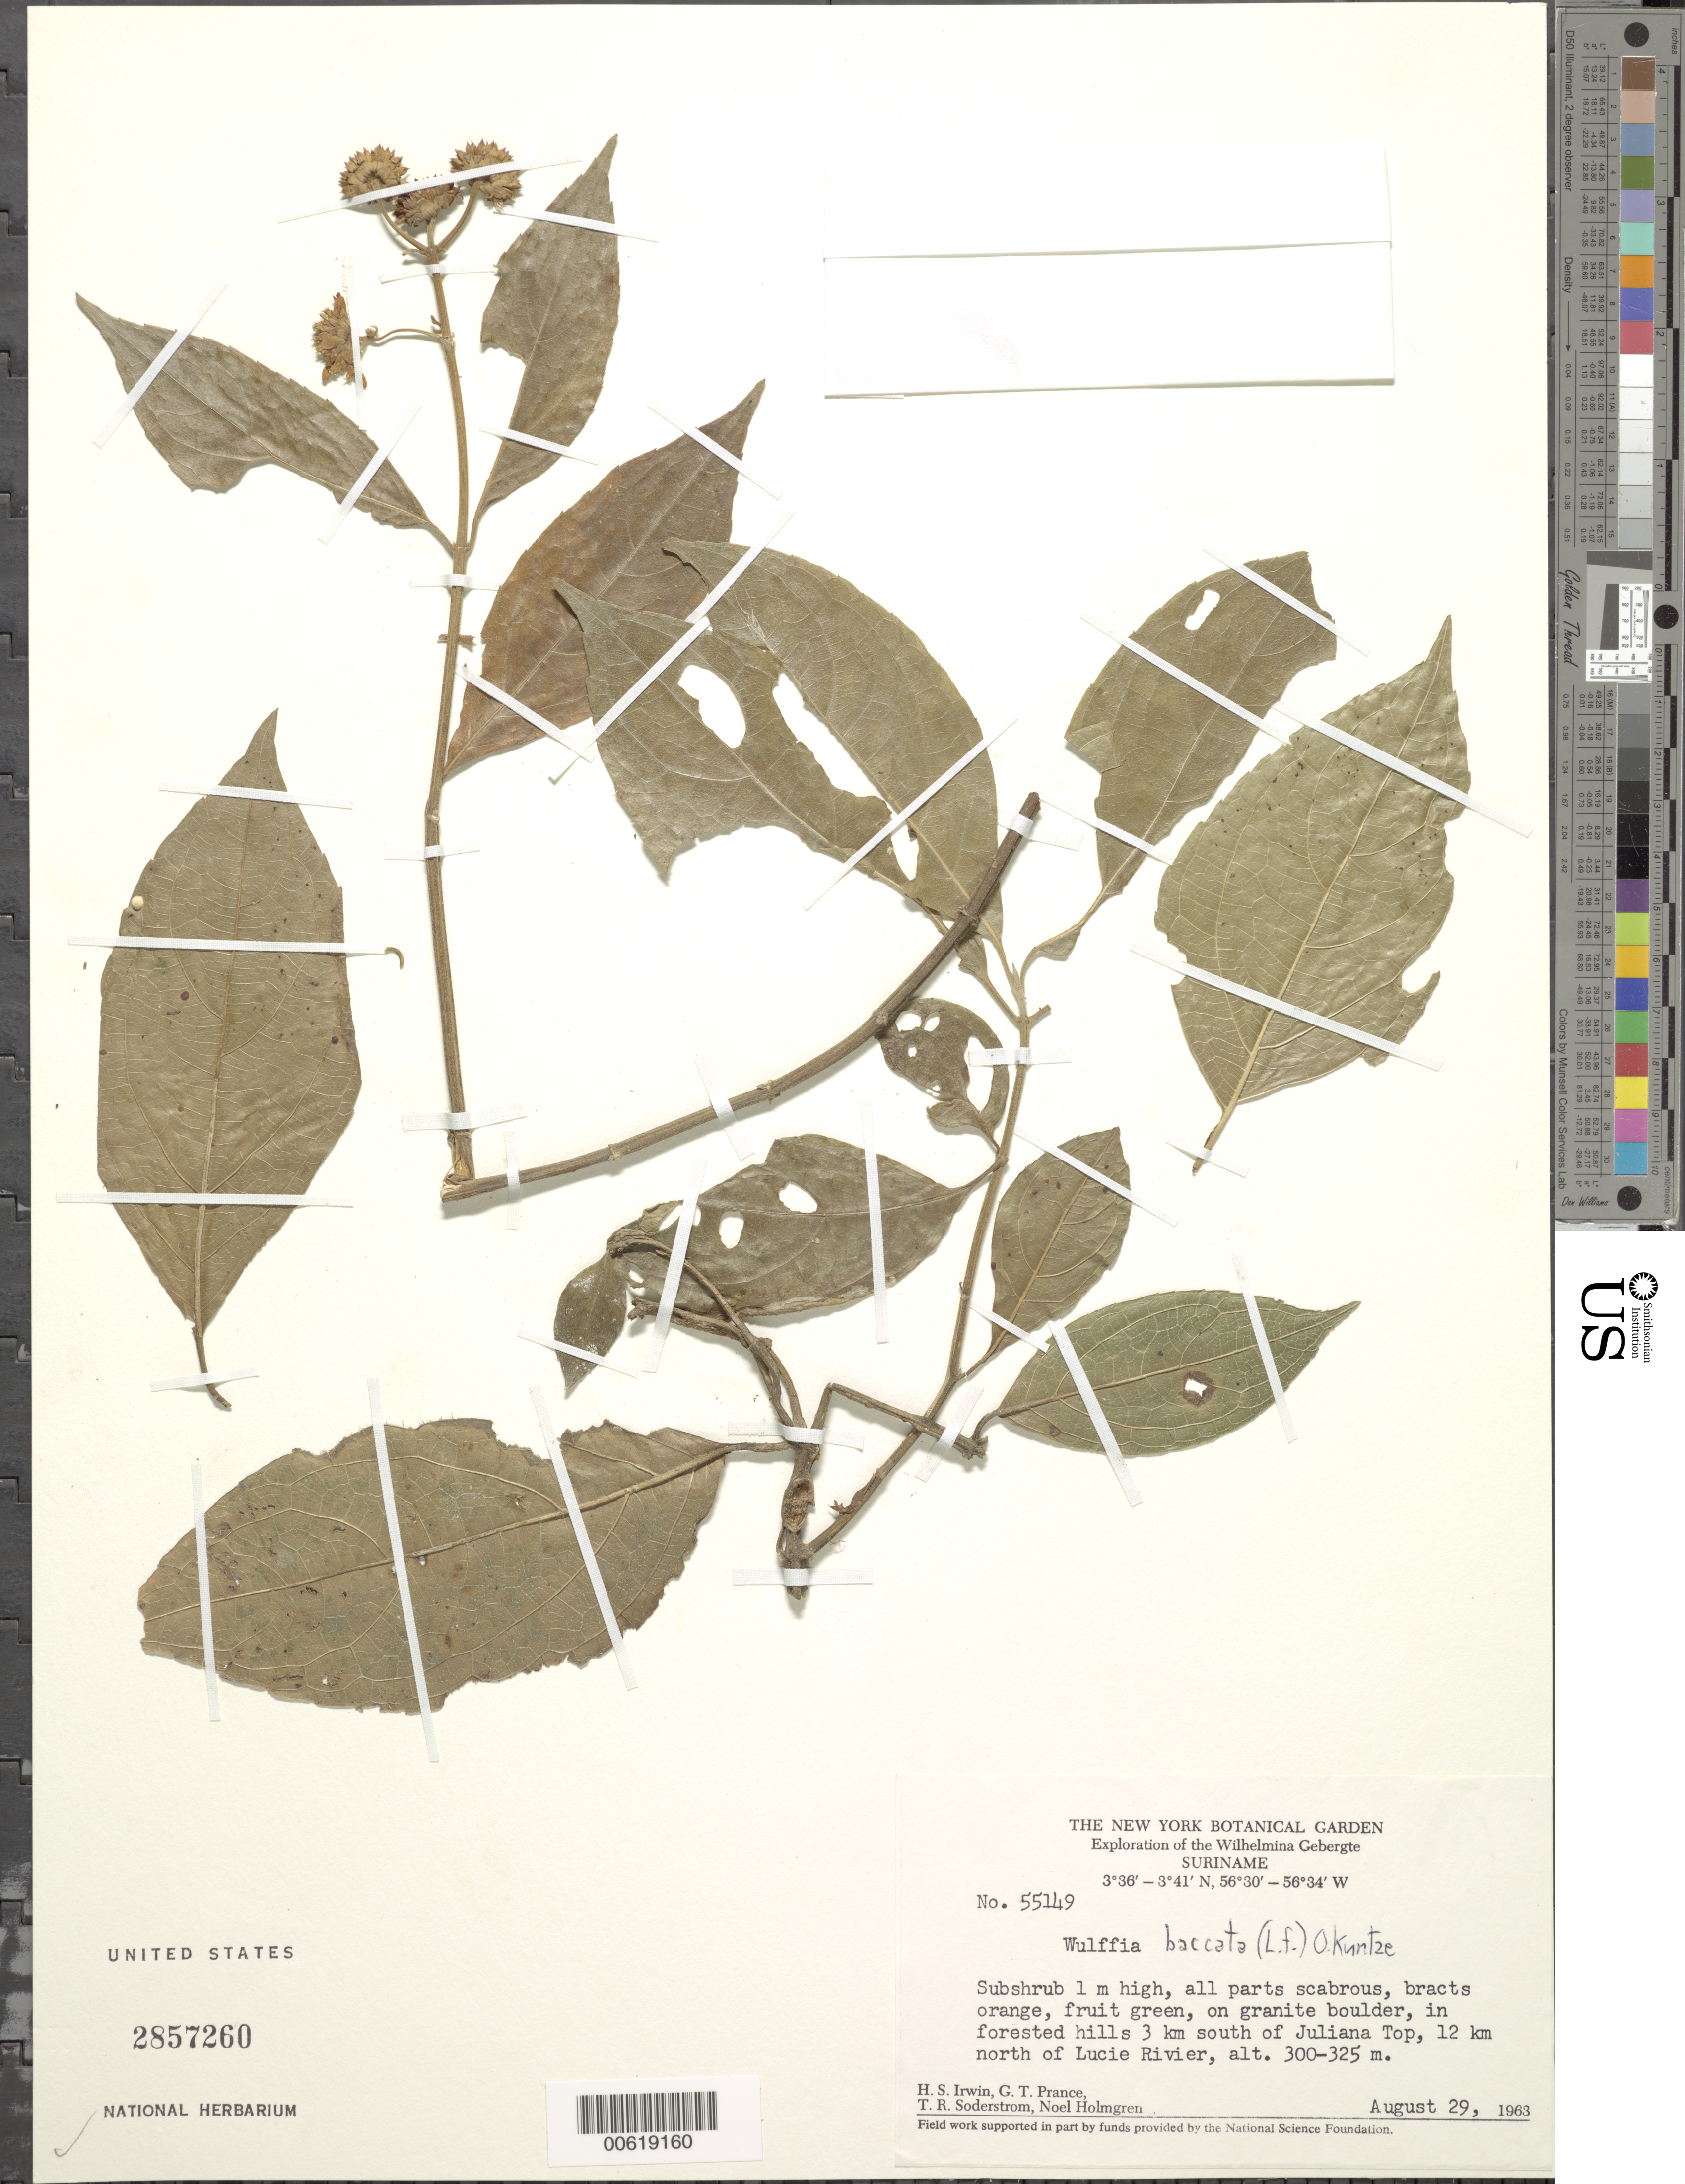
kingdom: Plantae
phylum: Tracheophyta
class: Magnoliopsida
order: Asterales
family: Asteraceae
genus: Wulffia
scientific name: Wulffia baccata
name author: (L. f.) Kuntze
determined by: Robinson, Harold E., (US)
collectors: H. Irwin, G. T. Prance, T. R. Soderstrom & N. H. Holmgren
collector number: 55149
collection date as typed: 29-Aug-63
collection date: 1963-08-29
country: Suriname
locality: Juliana Top, 12 km S of, 12 km N of Lucie R., Wilhelmina Gebergte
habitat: Granite boulder, forested hills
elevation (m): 300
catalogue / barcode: US 2857260